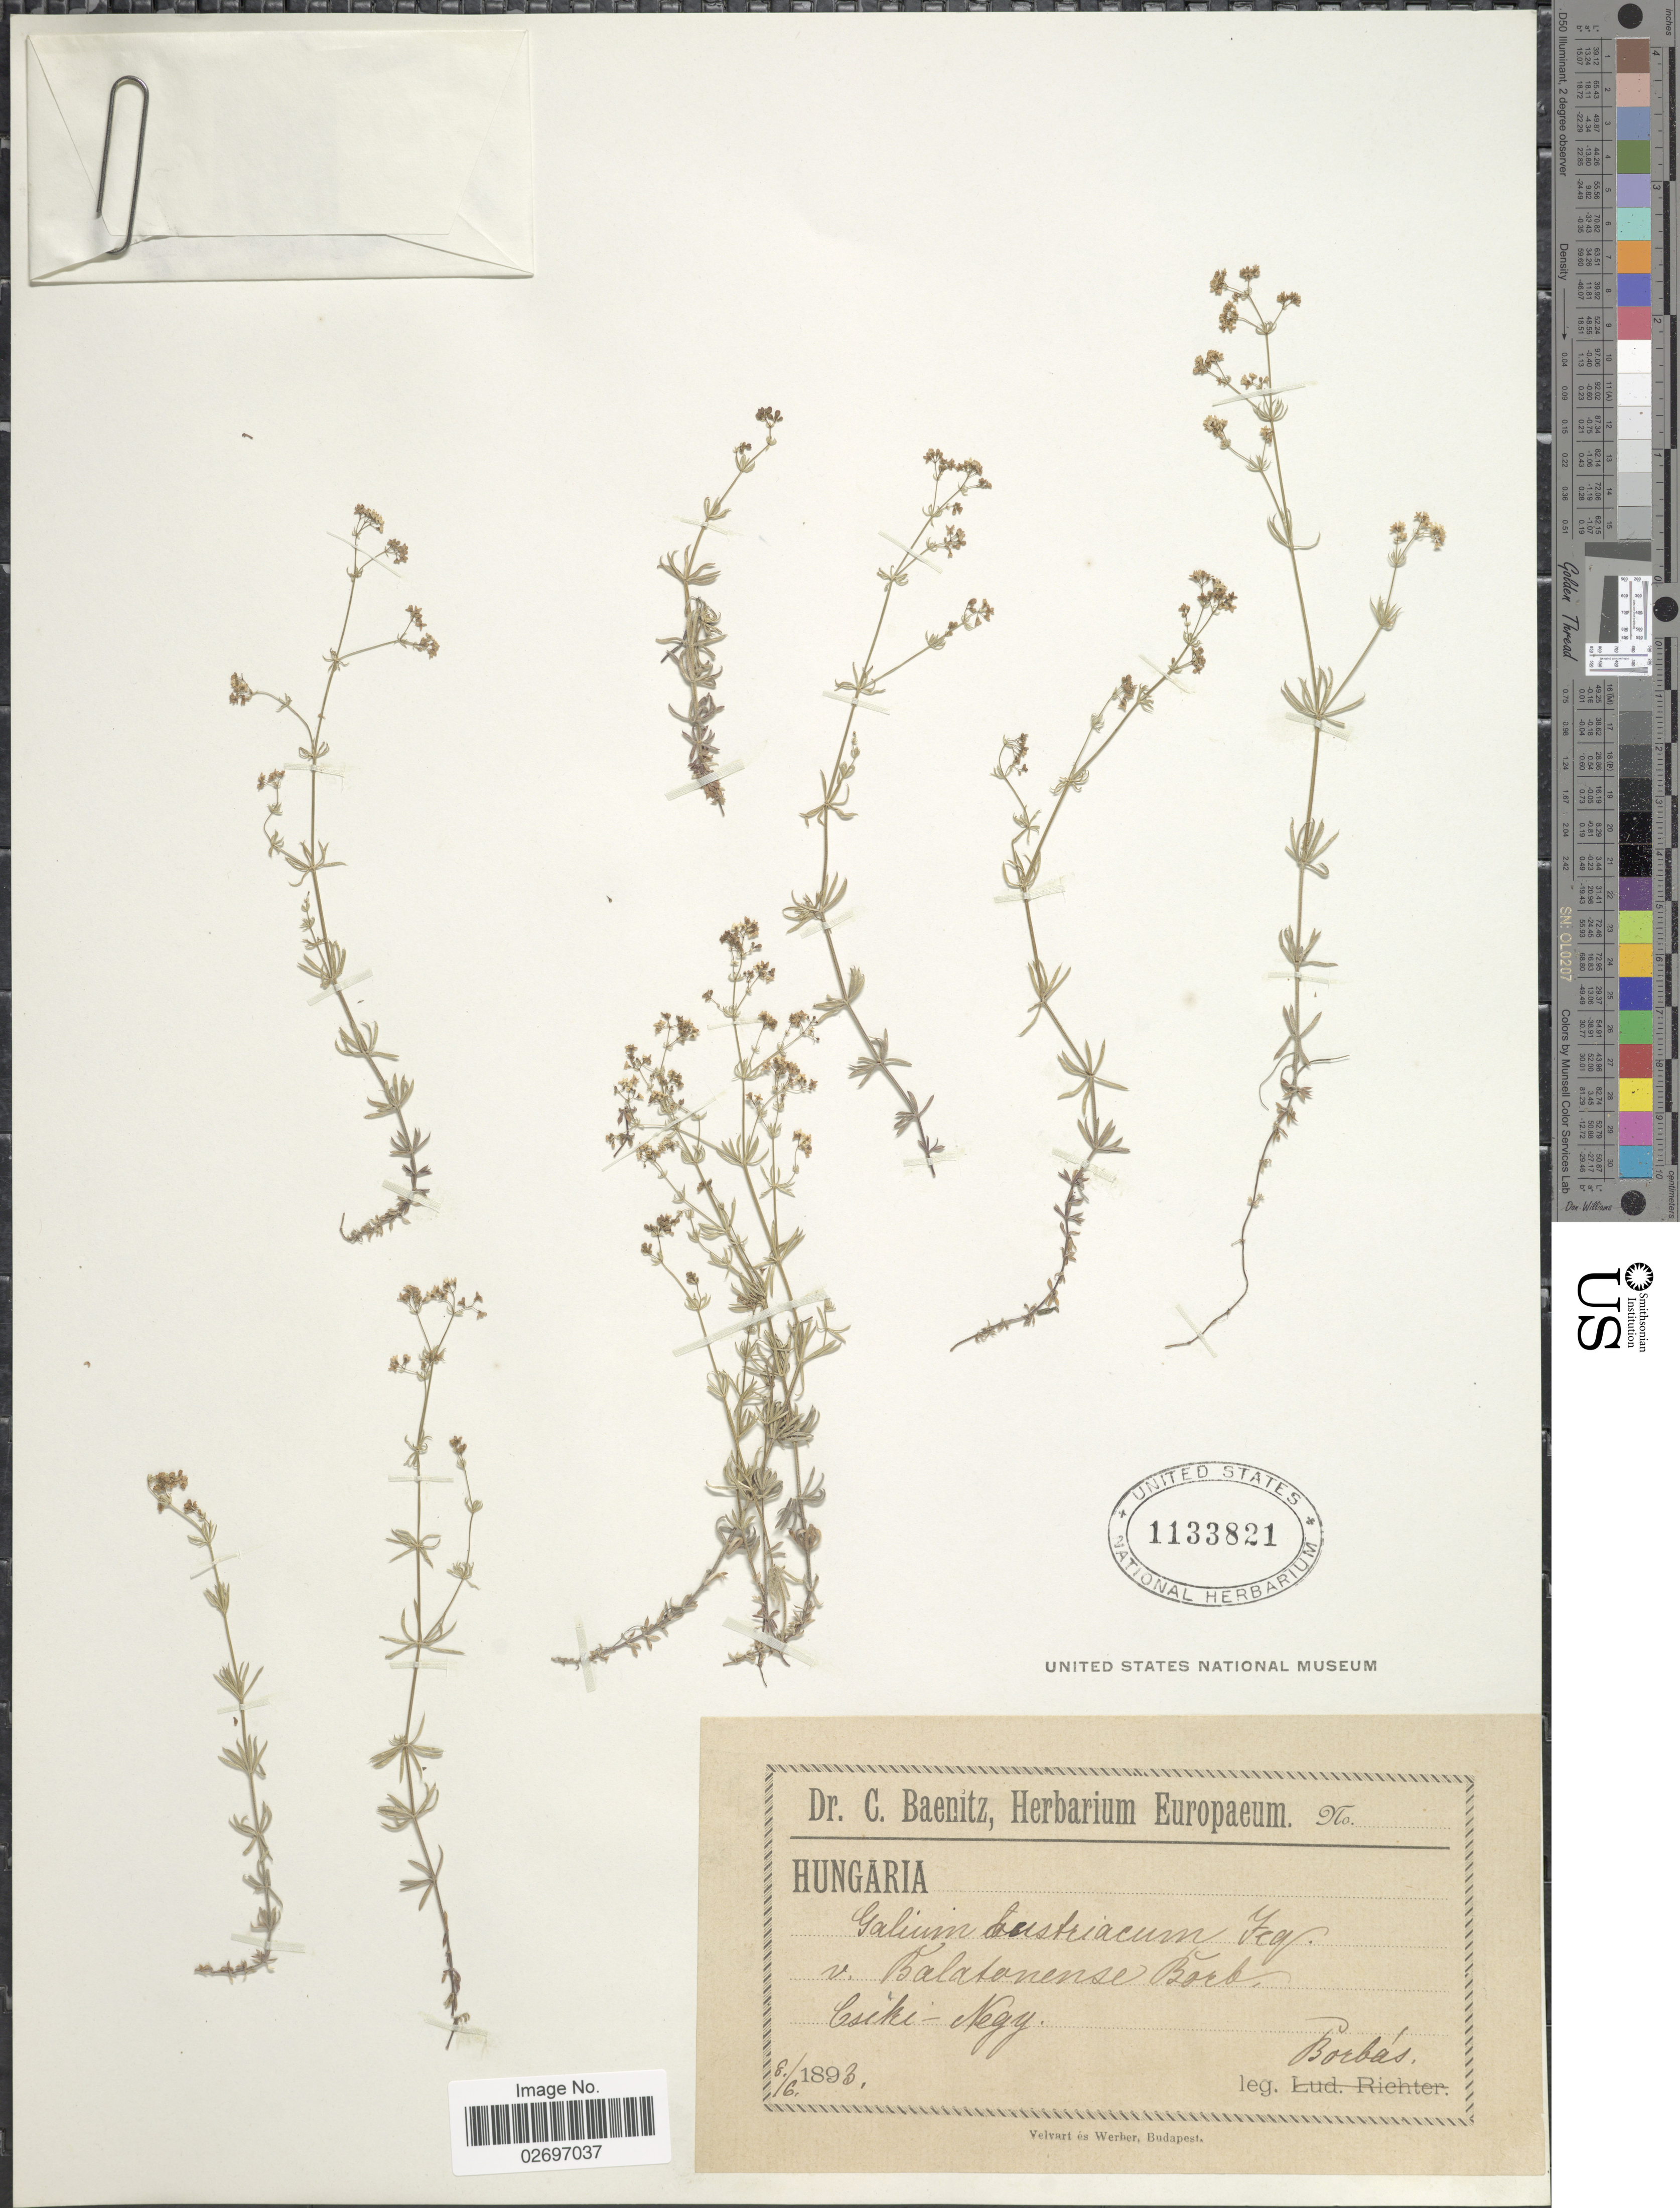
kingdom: Plantae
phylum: Tracheophyta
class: Magnoliopsida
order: Gentianales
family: Rubiaceae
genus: Galium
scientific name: Galium austriacum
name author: Jacq.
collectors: V. von Borbás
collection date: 1893-06-08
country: Hungary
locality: Csiki-Negy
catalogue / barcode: US 1133821